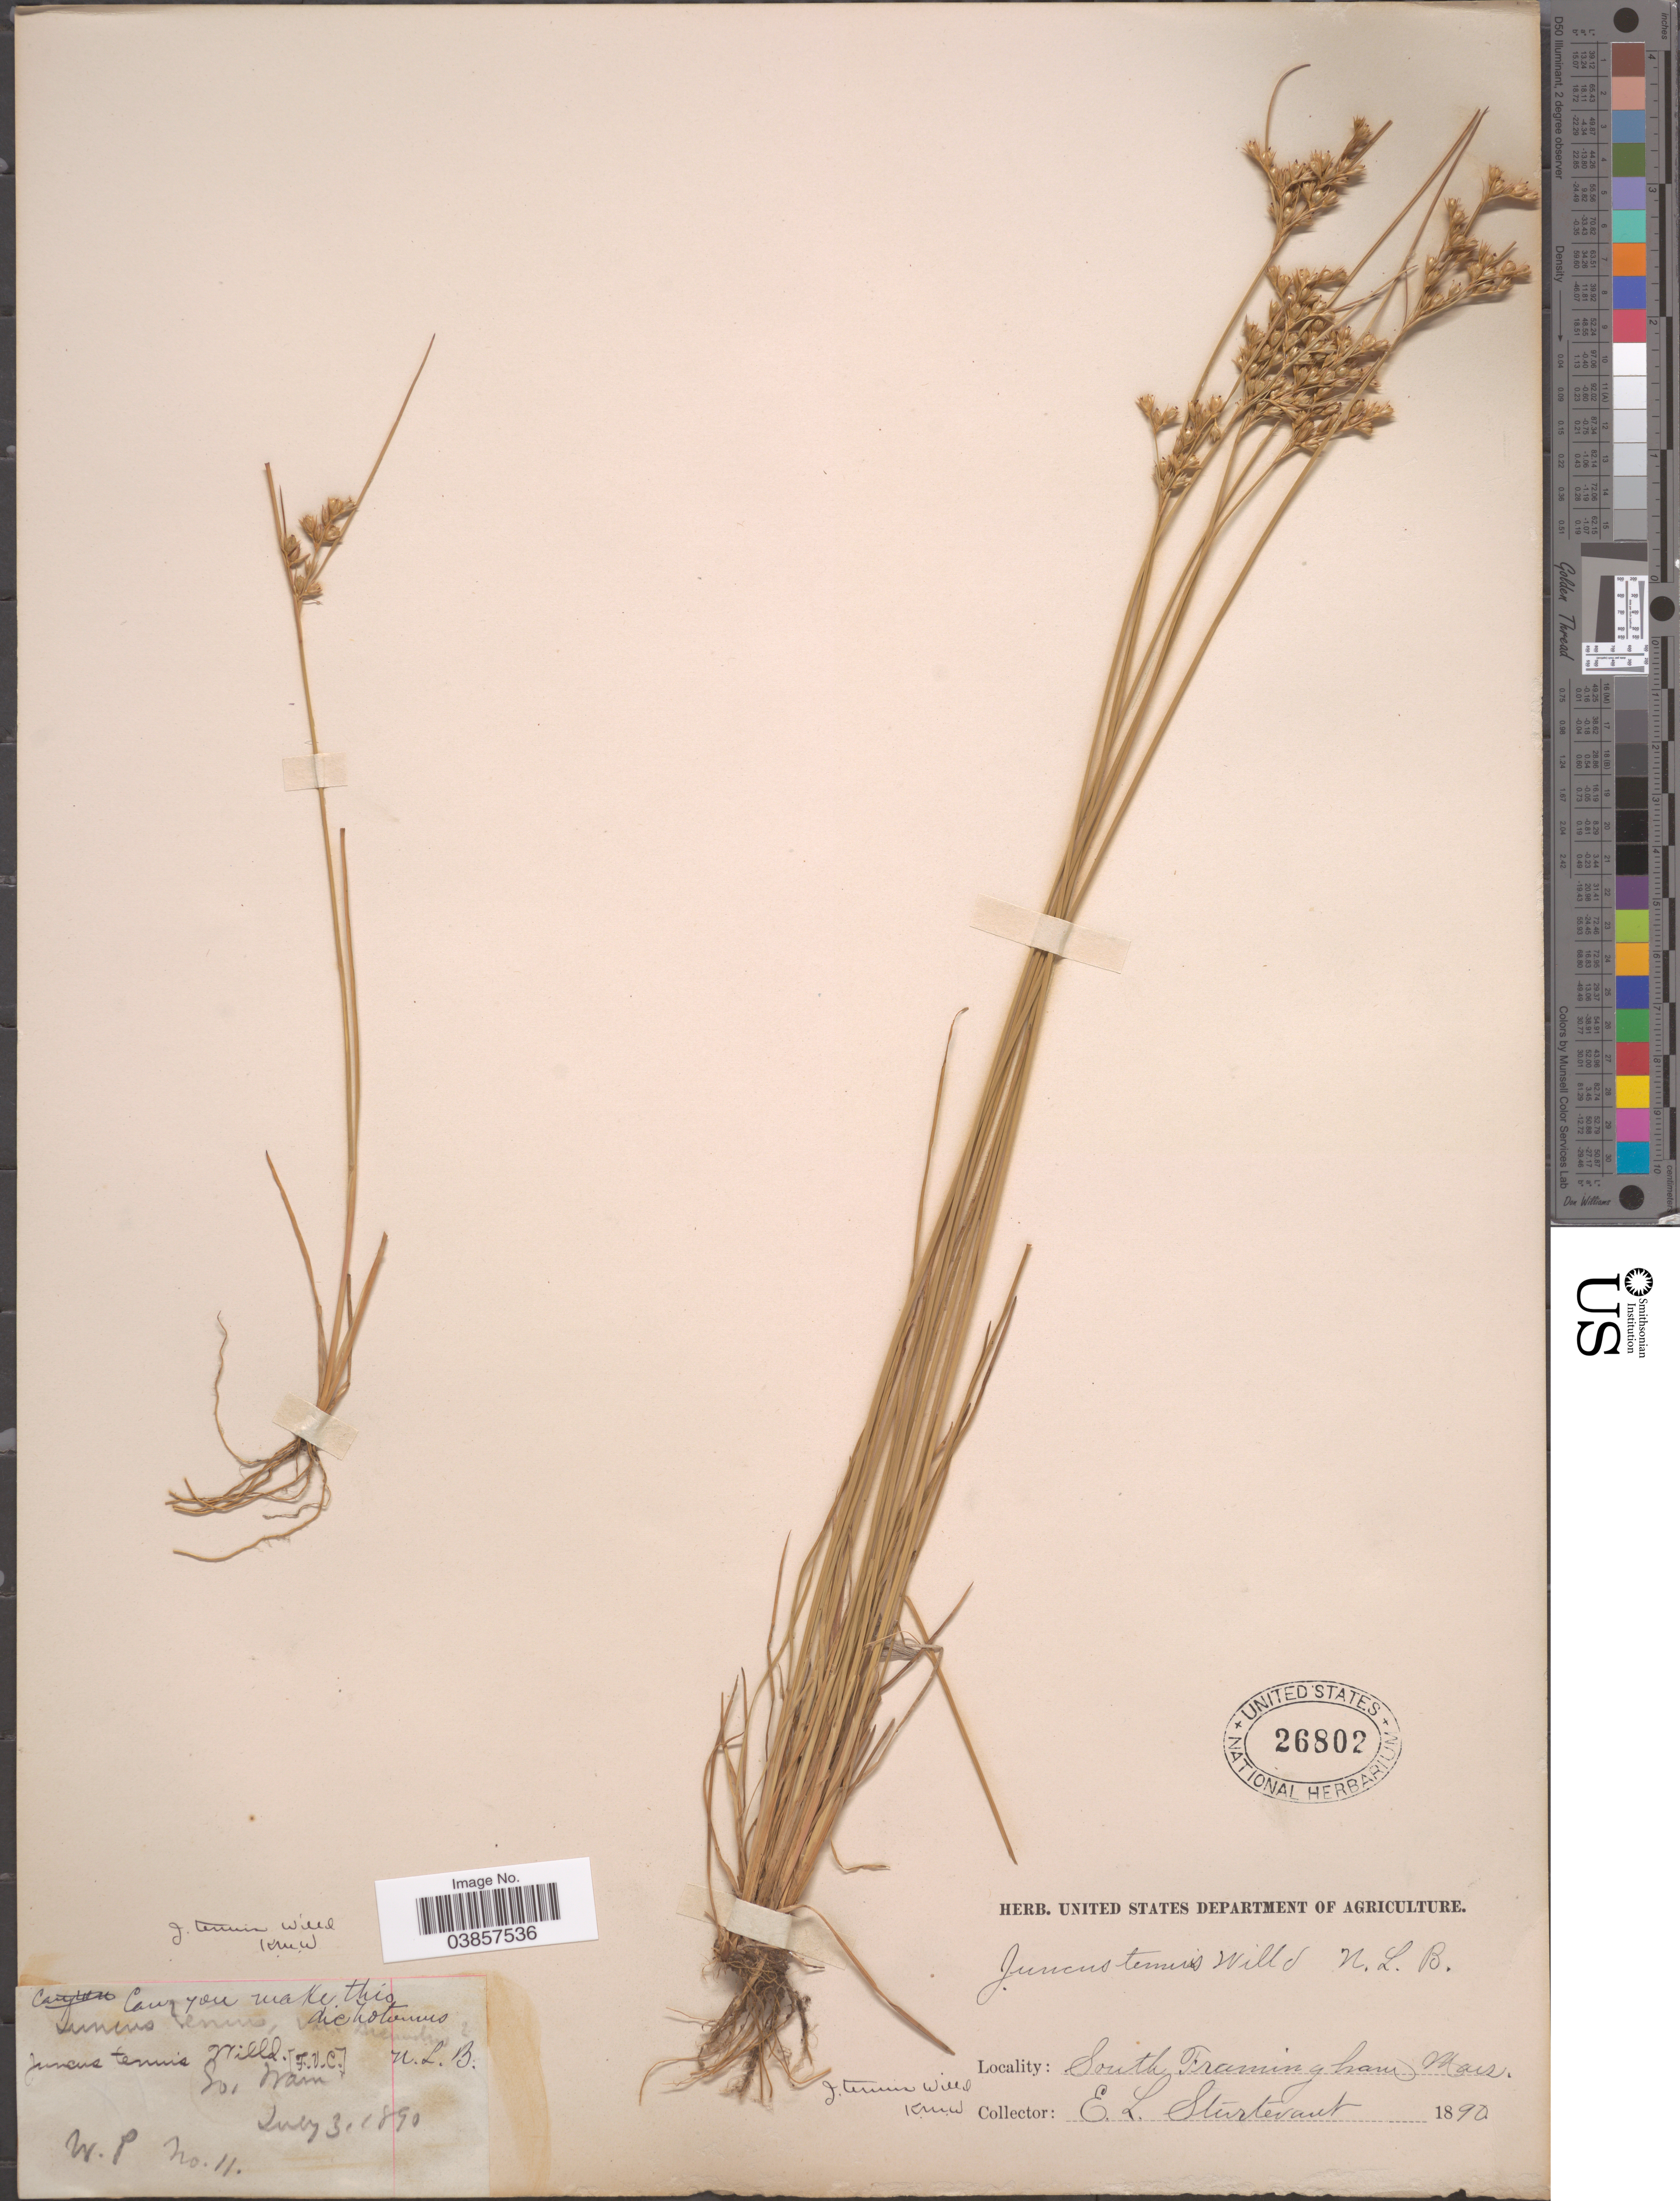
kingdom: Plantae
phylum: Tracheophyta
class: Liliopsida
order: Poales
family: Juncaceae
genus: Juncus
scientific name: Juncus tenuis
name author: Willd.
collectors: E. Sturtevant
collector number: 11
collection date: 1890-07-03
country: United States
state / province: Massachusetts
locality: South Framingham.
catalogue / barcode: US 26802